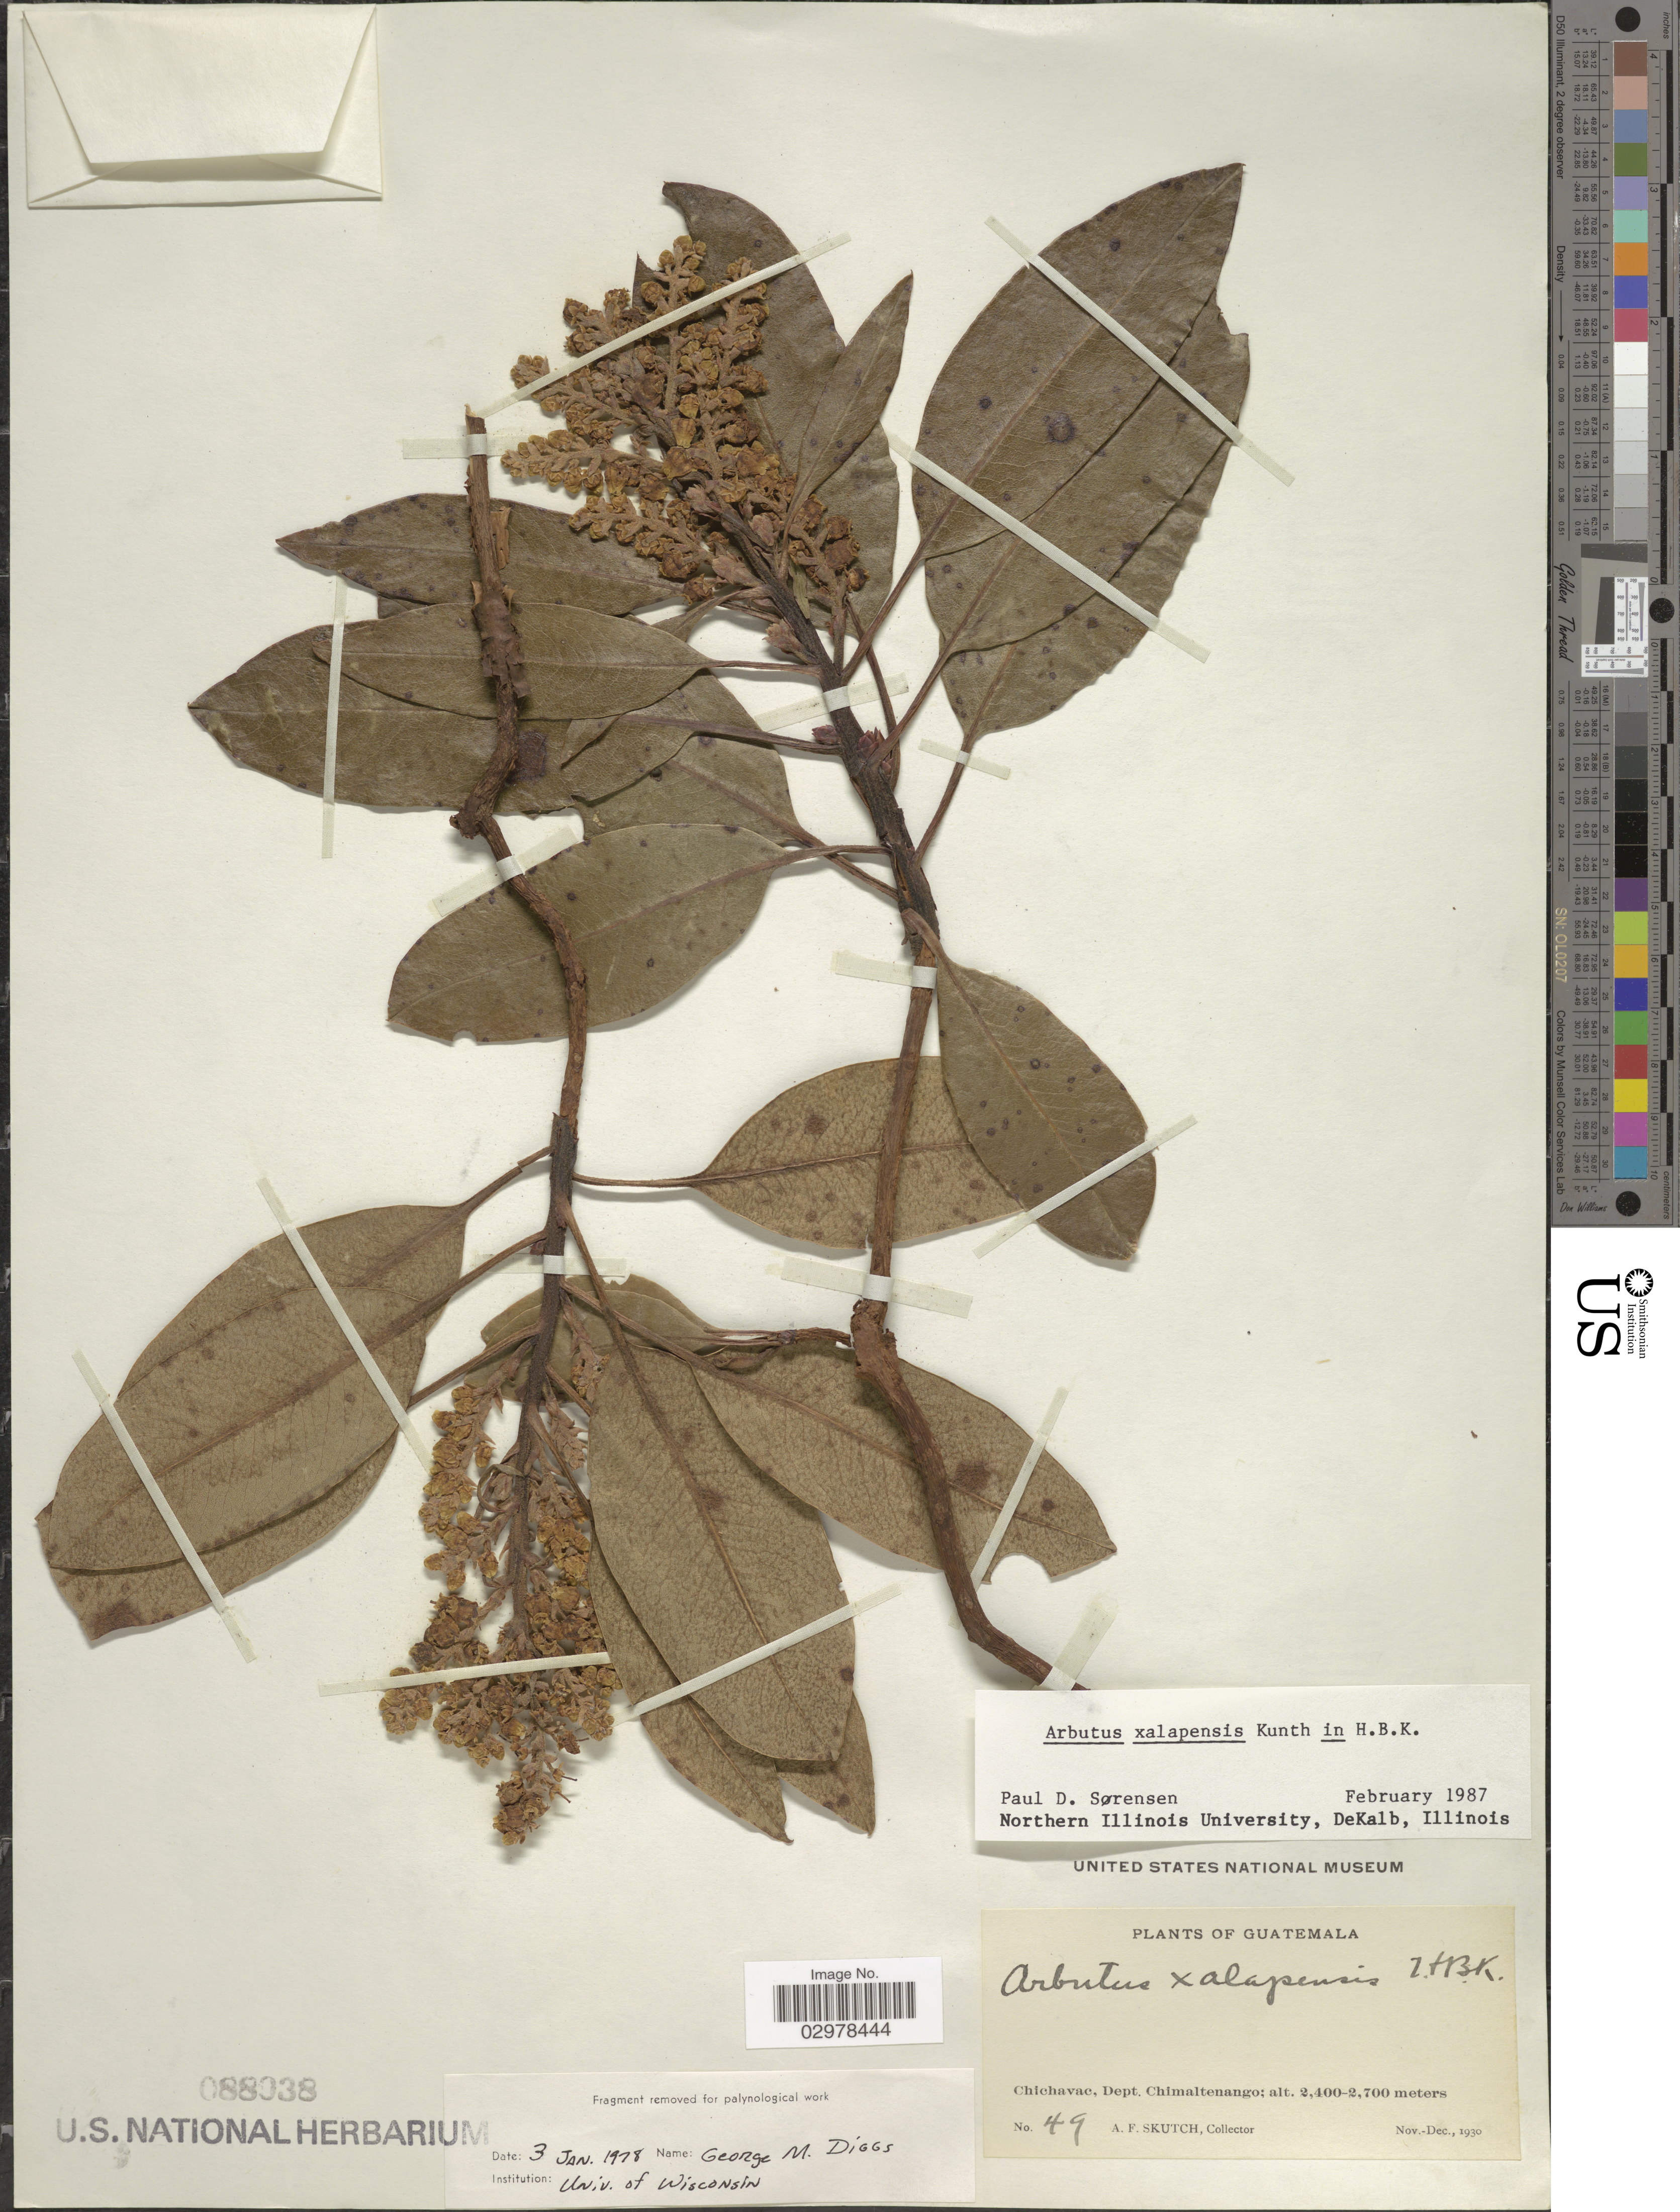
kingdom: Plantae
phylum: Tracheophyta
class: Magnoliopsida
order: Ericales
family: Ericaceae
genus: Arbutus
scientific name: Arbutus xalapensis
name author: Kunth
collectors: A. F. Skutch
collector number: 49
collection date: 1930-11/1930-12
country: Guatemala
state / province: Chimaltenango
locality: Chichavas, Dept. Chimaltenango.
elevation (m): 2400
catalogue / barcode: US 88938